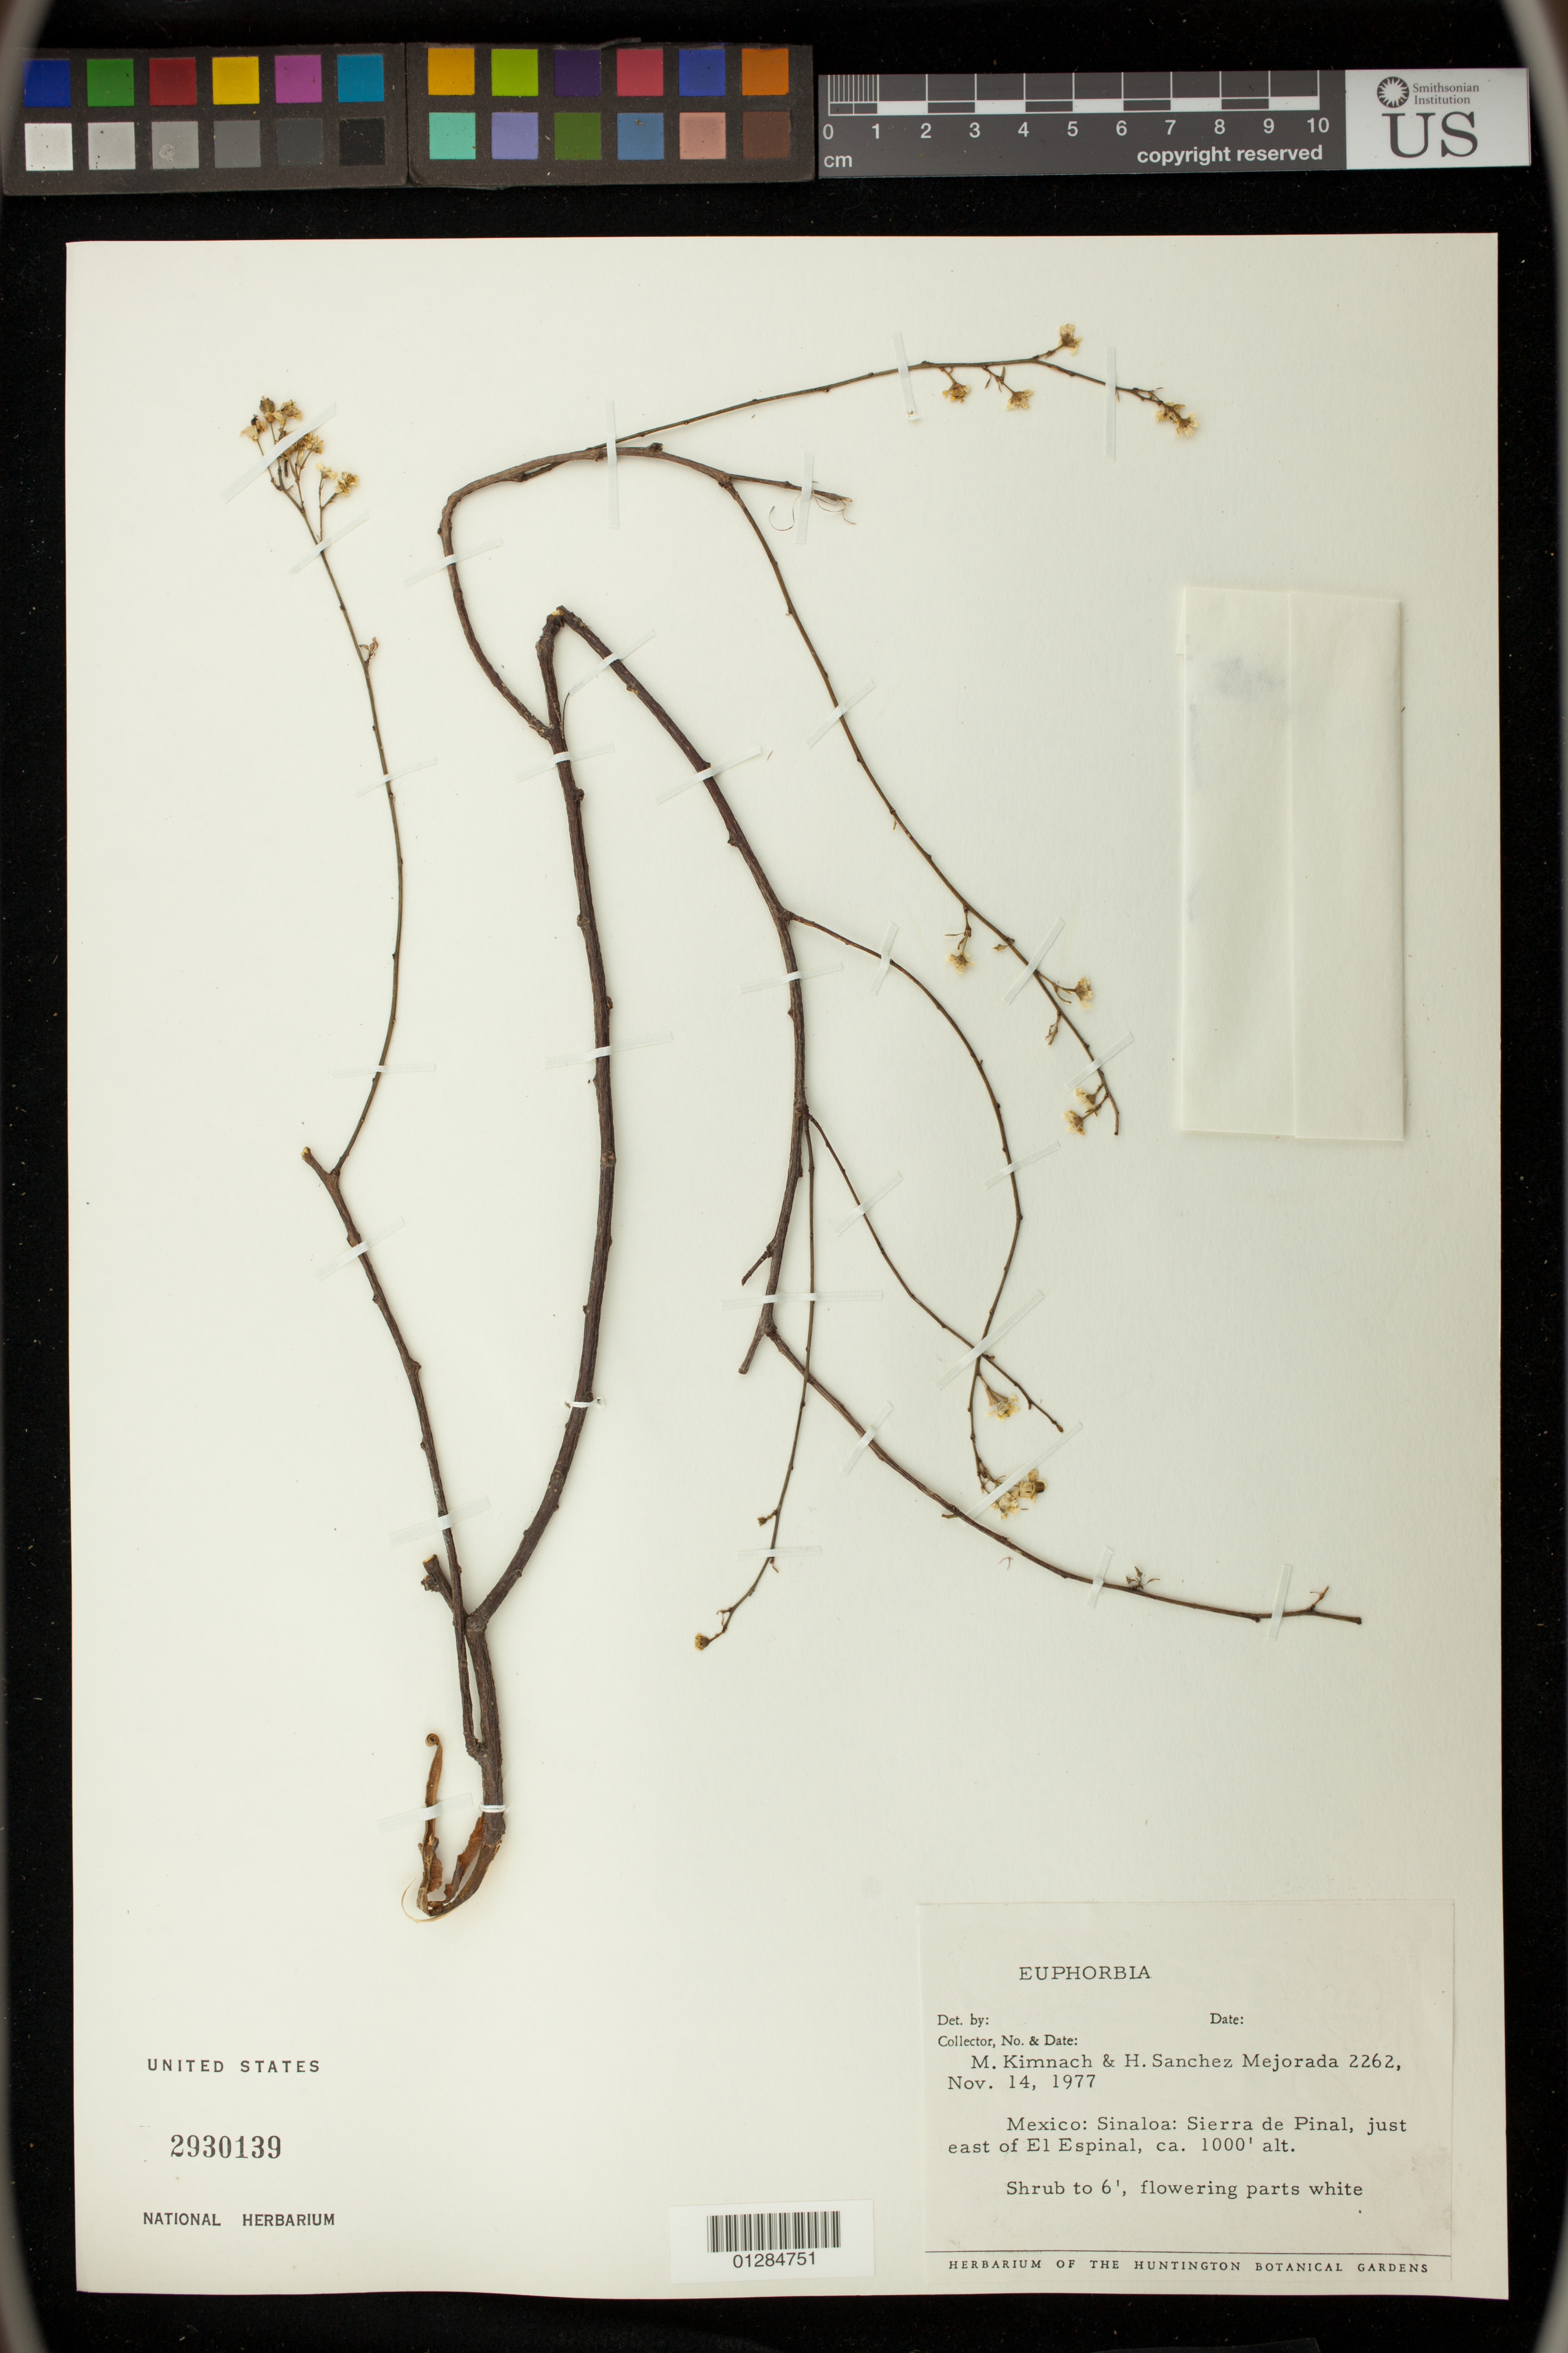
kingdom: Plantae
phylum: Tracheophyta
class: Magnoliopsida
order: Malpighiales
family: Euphorbiaceae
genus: Euphorbia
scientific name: Euphorbia sp.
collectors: M. W. Kimnach & H. Mejorada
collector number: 2262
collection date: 1977-11-14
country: Mexico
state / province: Sinaloa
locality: Sierra de Pinal, east of El Espinal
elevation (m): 305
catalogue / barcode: US 2930139